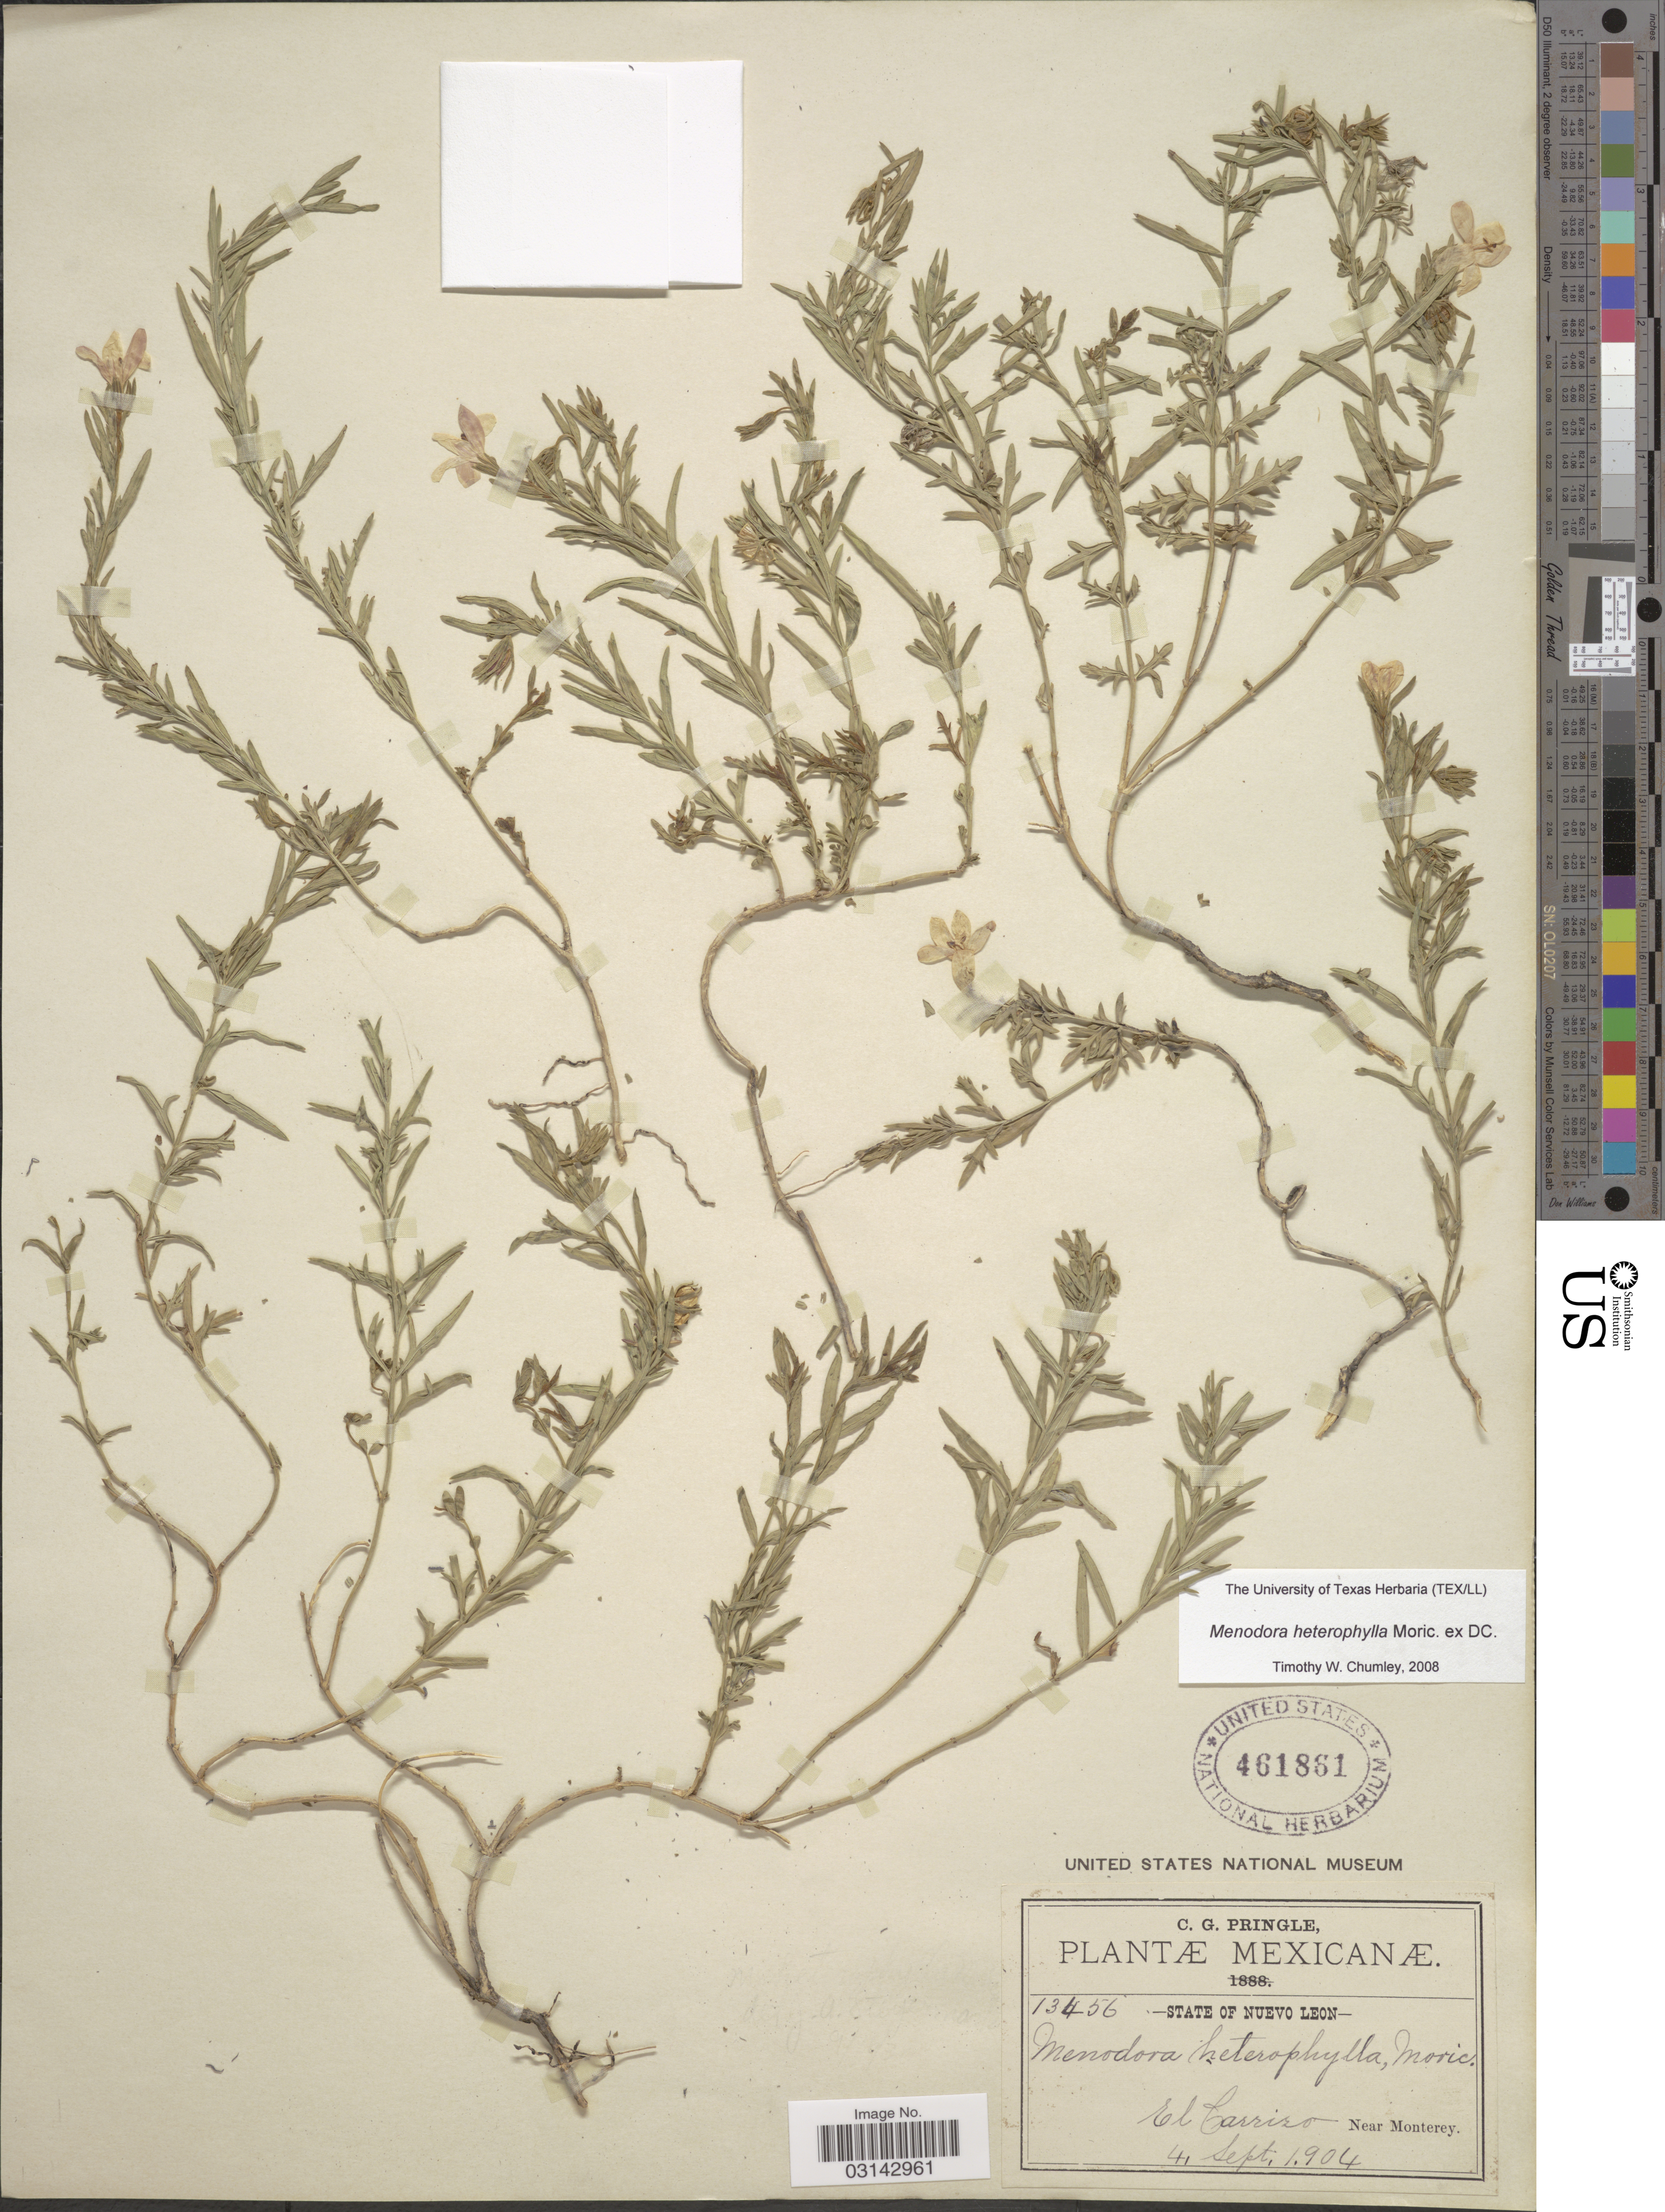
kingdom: Plantae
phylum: Tracheophyta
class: Magnoliopsida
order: Lamiales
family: Oleaceae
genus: Menodora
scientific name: Menodora heterophylla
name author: Moric. ex A. DC.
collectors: C. G. Pringle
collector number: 13456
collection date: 1904-09-04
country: Mexico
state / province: Nuevo León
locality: El Carrizo Near Monterey.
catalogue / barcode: US 461861